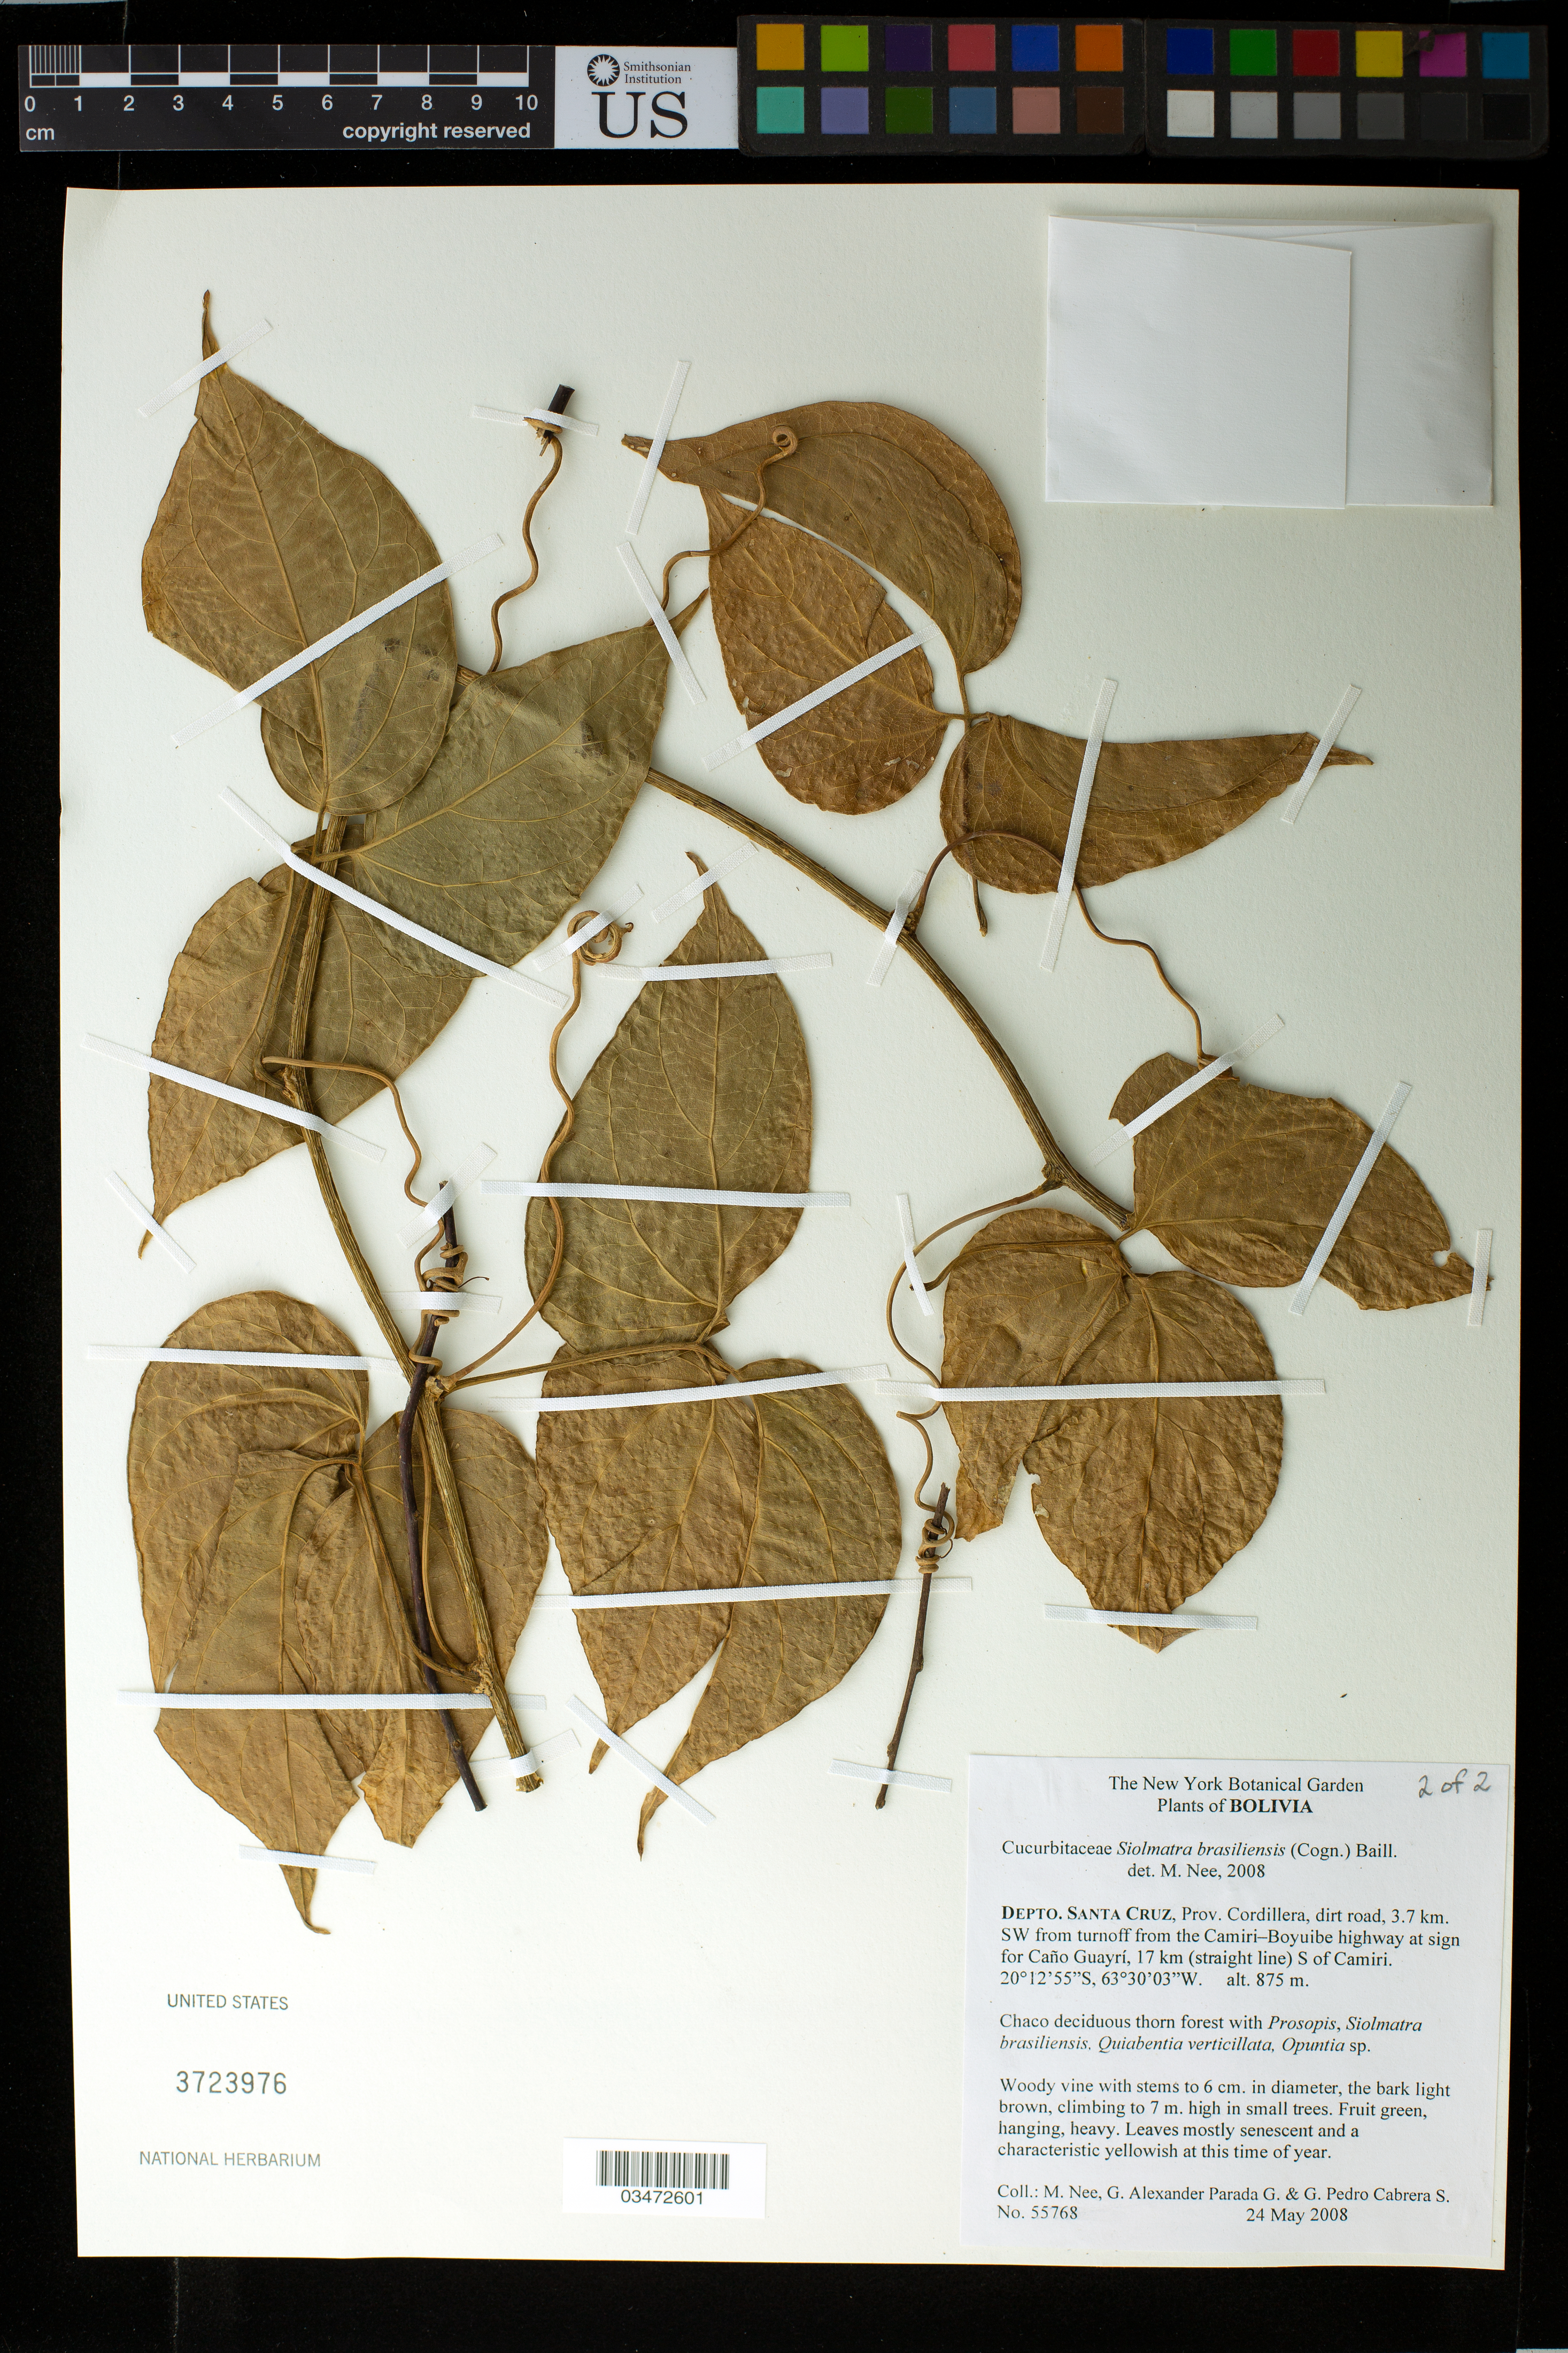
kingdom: Plantae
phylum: Tracheophyta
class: Magnoliopsida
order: Cucurbitales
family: Cucurbitaceae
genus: Siolmatra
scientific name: Siolmatra brasiliensis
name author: (Cogn.) Baill.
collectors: M. Nee, G. Parada & G. Cabrera S.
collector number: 55768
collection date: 2008-05-24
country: Bolivia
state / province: Santa Cruz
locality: Depto. Santa Cruz Cordillera, dirt road, 3.7 km SW from turnoff from the Camiri- Boyuibe highway at sign for Cano Guayri, 17 km (straight line) S of Camiri.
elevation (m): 875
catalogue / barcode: US 3723976